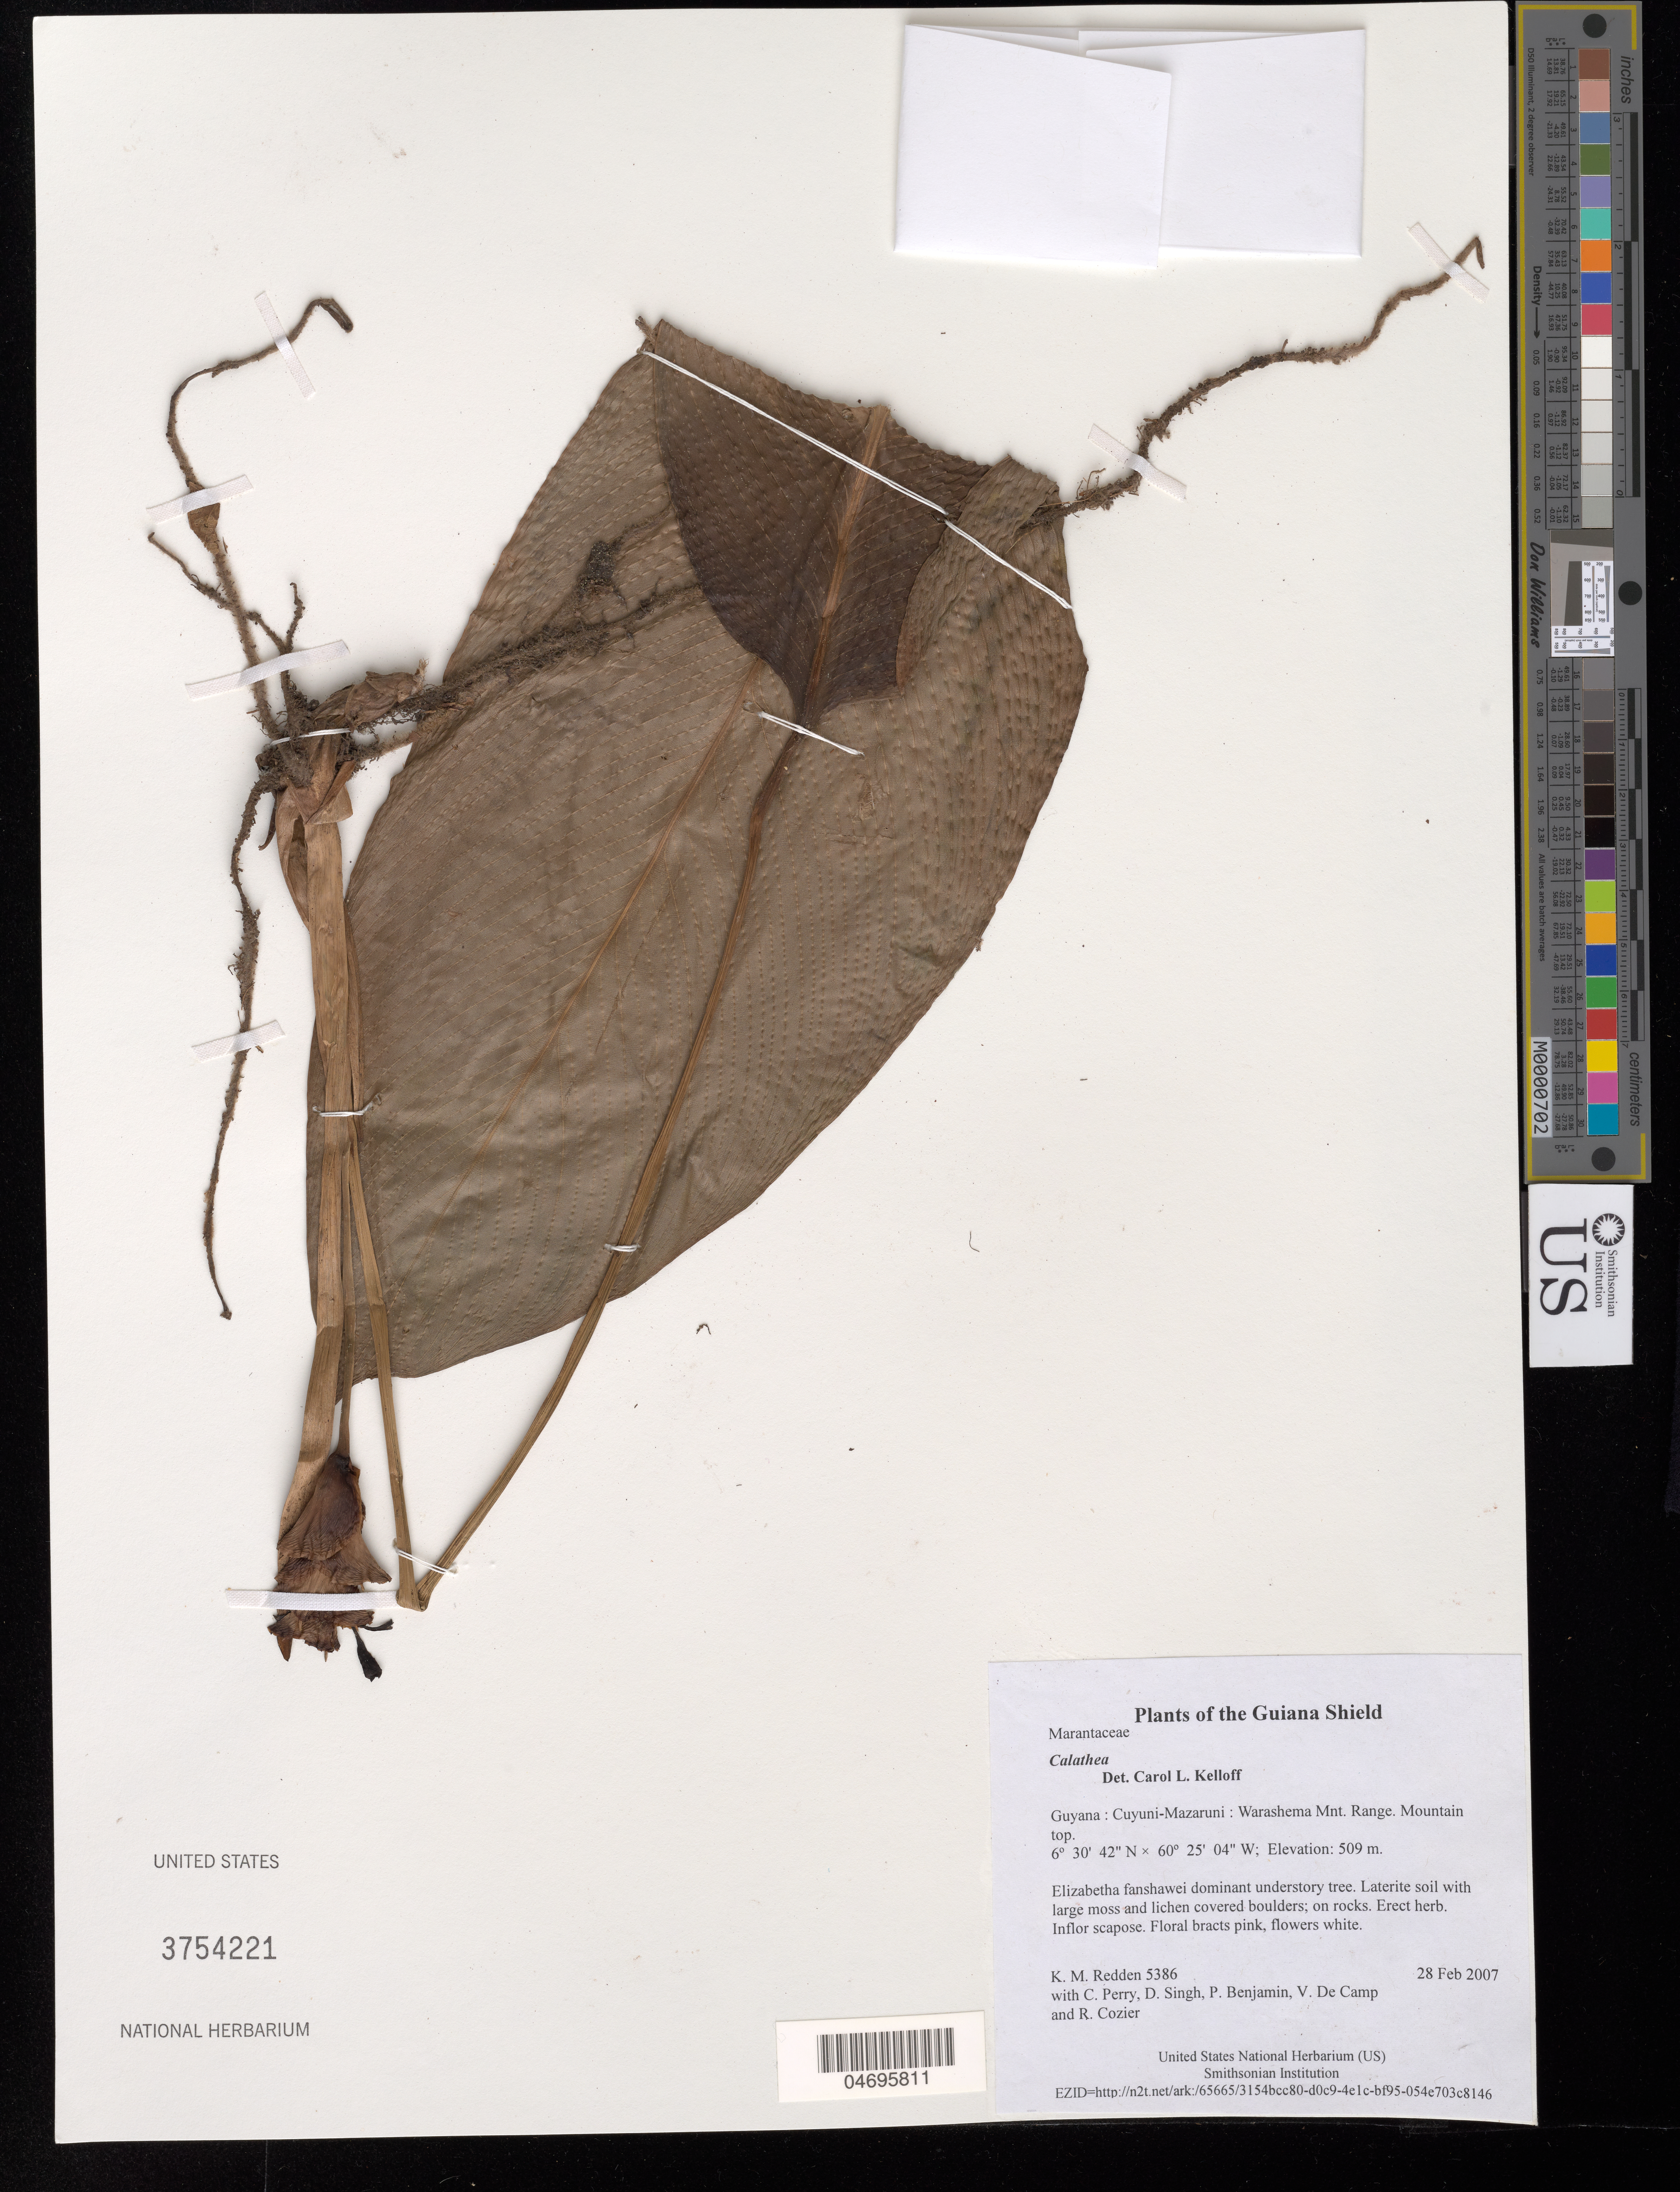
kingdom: Plantae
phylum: Tracheophyta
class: Liliopsida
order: Zingiberales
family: Marantaceae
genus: Calathea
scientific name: Calathea sp.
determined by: Kelloff, Carol L., (US), Smithsonian Institution - National Museum of Natural History (UNITED STATES)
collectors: K. M. Redden, C. Perry, D. Singh, P. Benjamin, V. De Camp & R. Cozier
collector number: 5386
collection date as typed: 28 February 2007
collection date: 2007-02-28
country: Guyana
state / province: Cuyuni-Mazaruni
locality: Warashema Mnt. Range. Mountain top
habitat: Elizabetha fanshawei dominant understory tree. Laterite soil with large moss and lichen covered boulders; on rocks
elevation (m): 509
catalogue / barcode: US 3754221